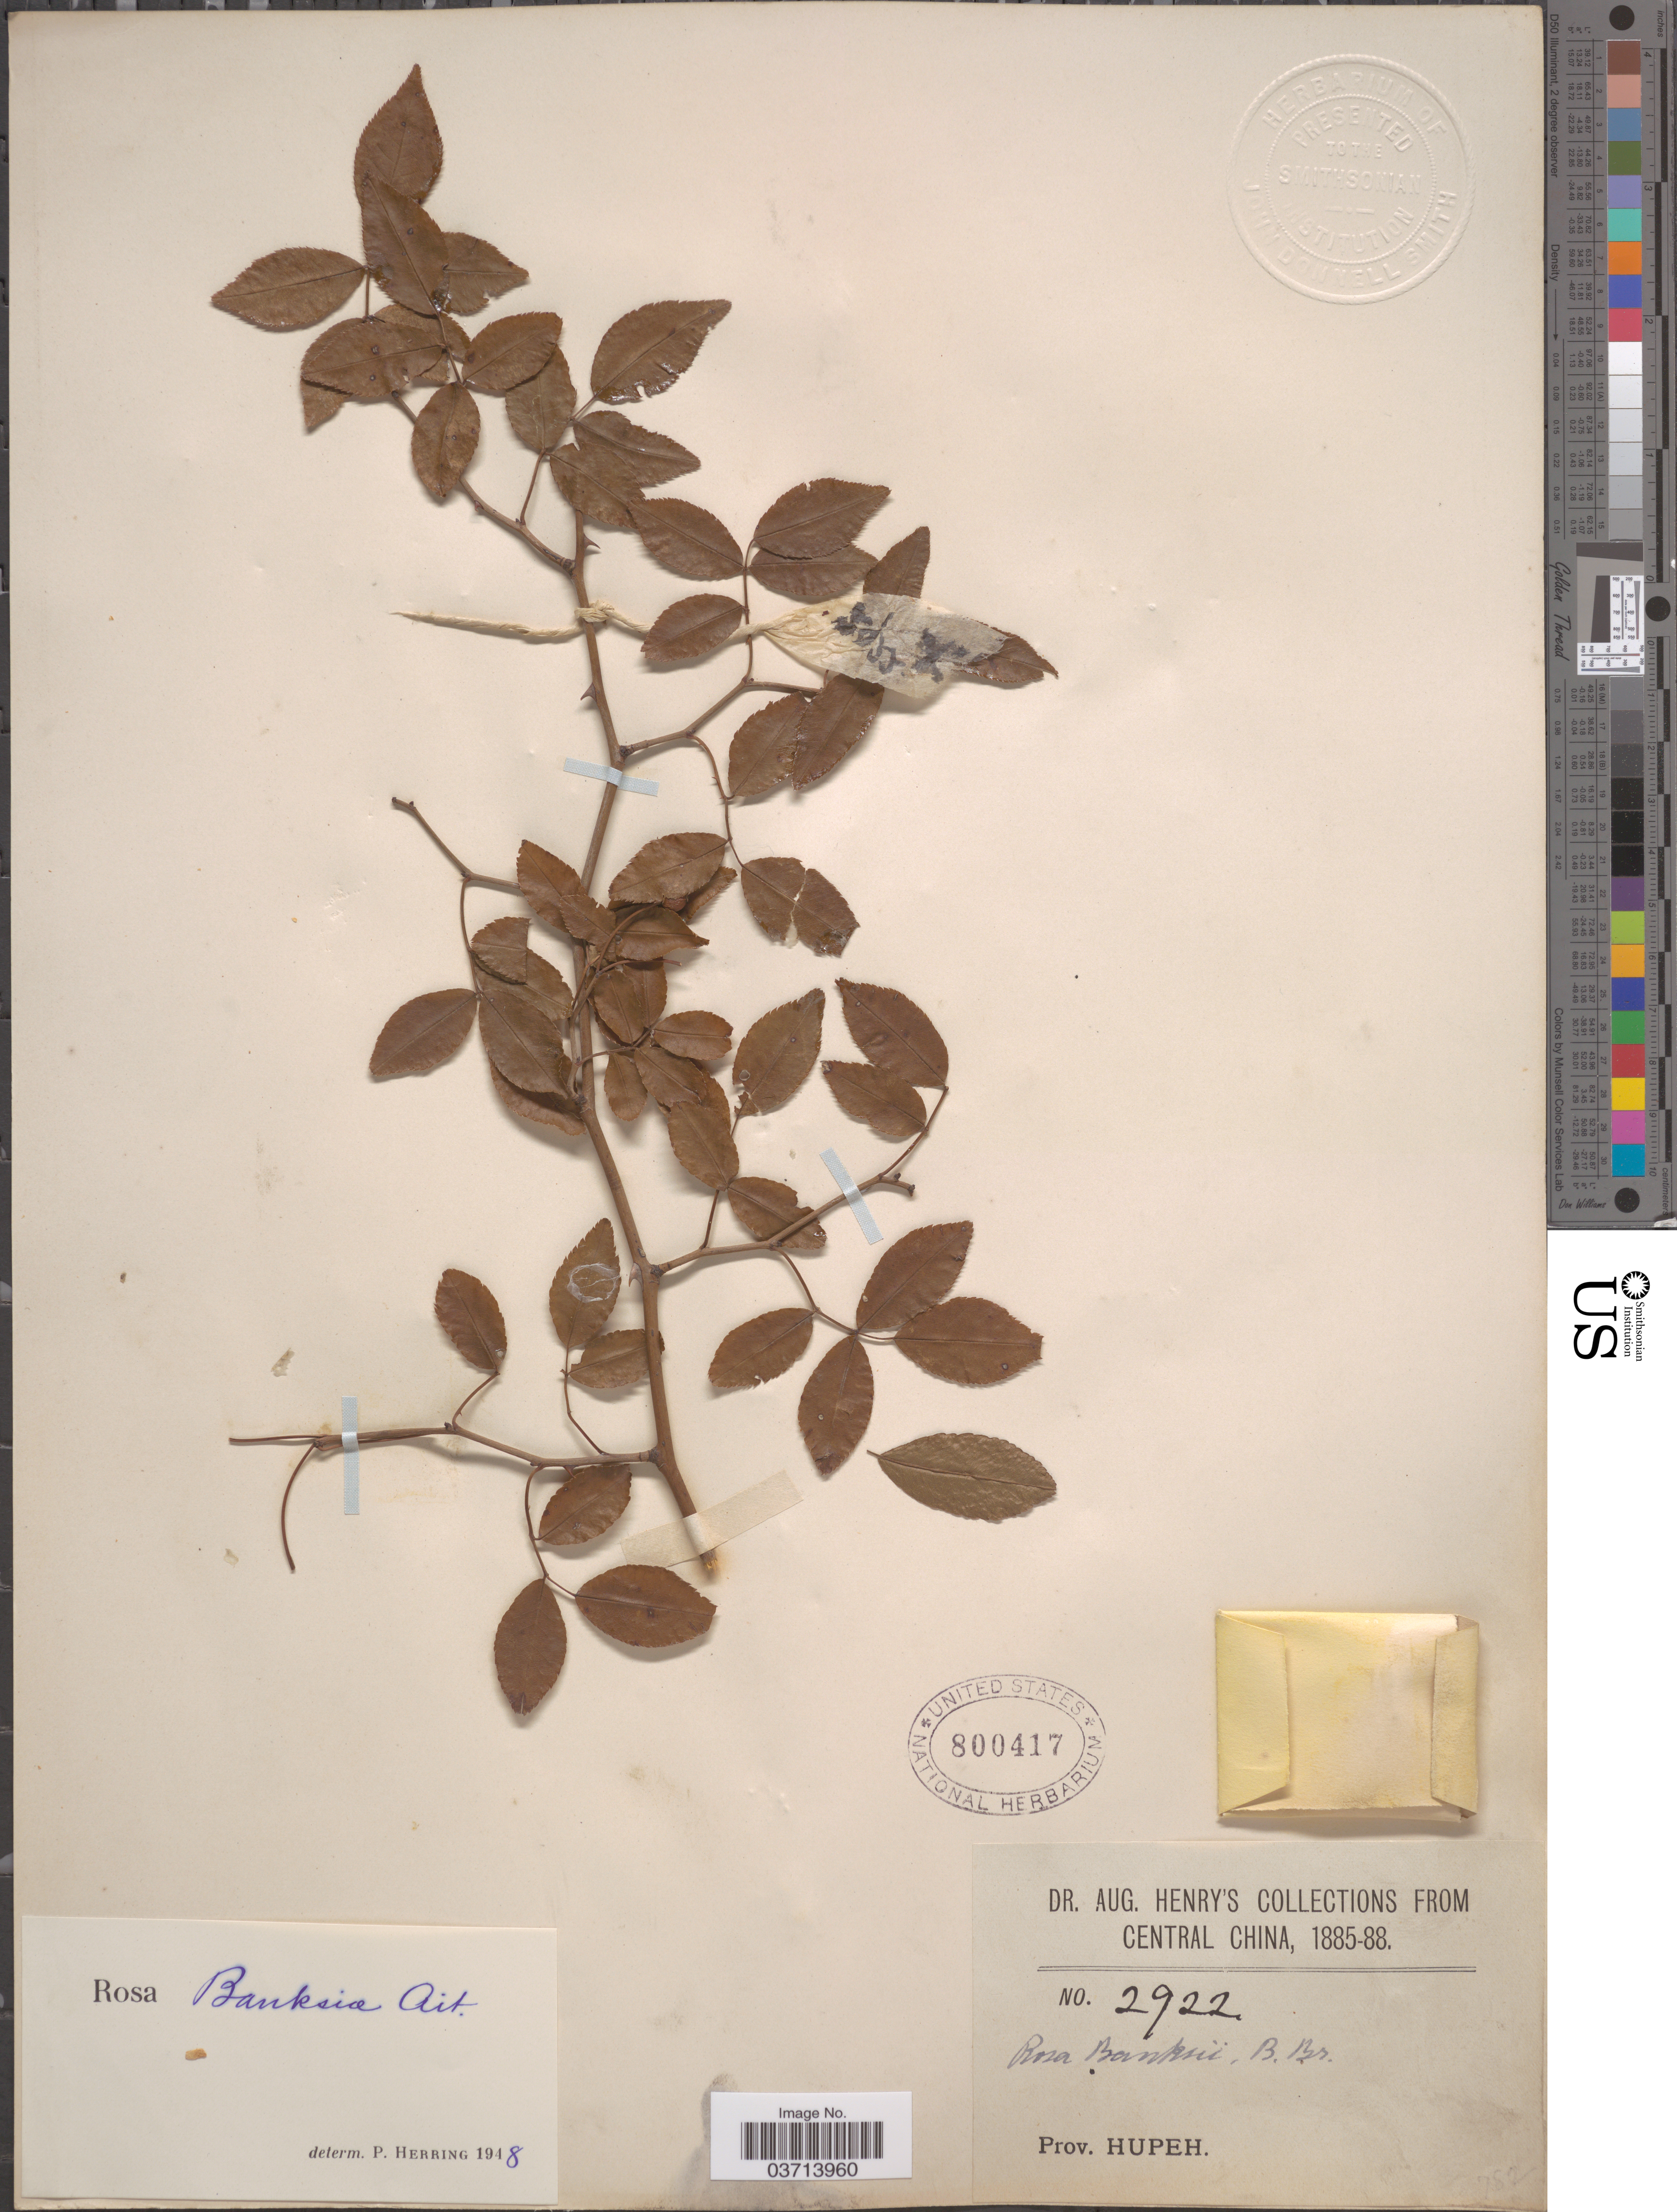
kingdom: Plantae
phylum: Tracheophyta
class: Magnoliopsida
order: Rosales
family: Rosaceae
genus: Rosa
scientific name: Rosa banksiae var. lutea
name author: Lindl.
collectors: A. Henry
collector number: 2922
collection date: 1885/1888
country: China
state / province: Hubei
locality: Central China. Prov. Hupeh.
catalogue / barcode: US 800417